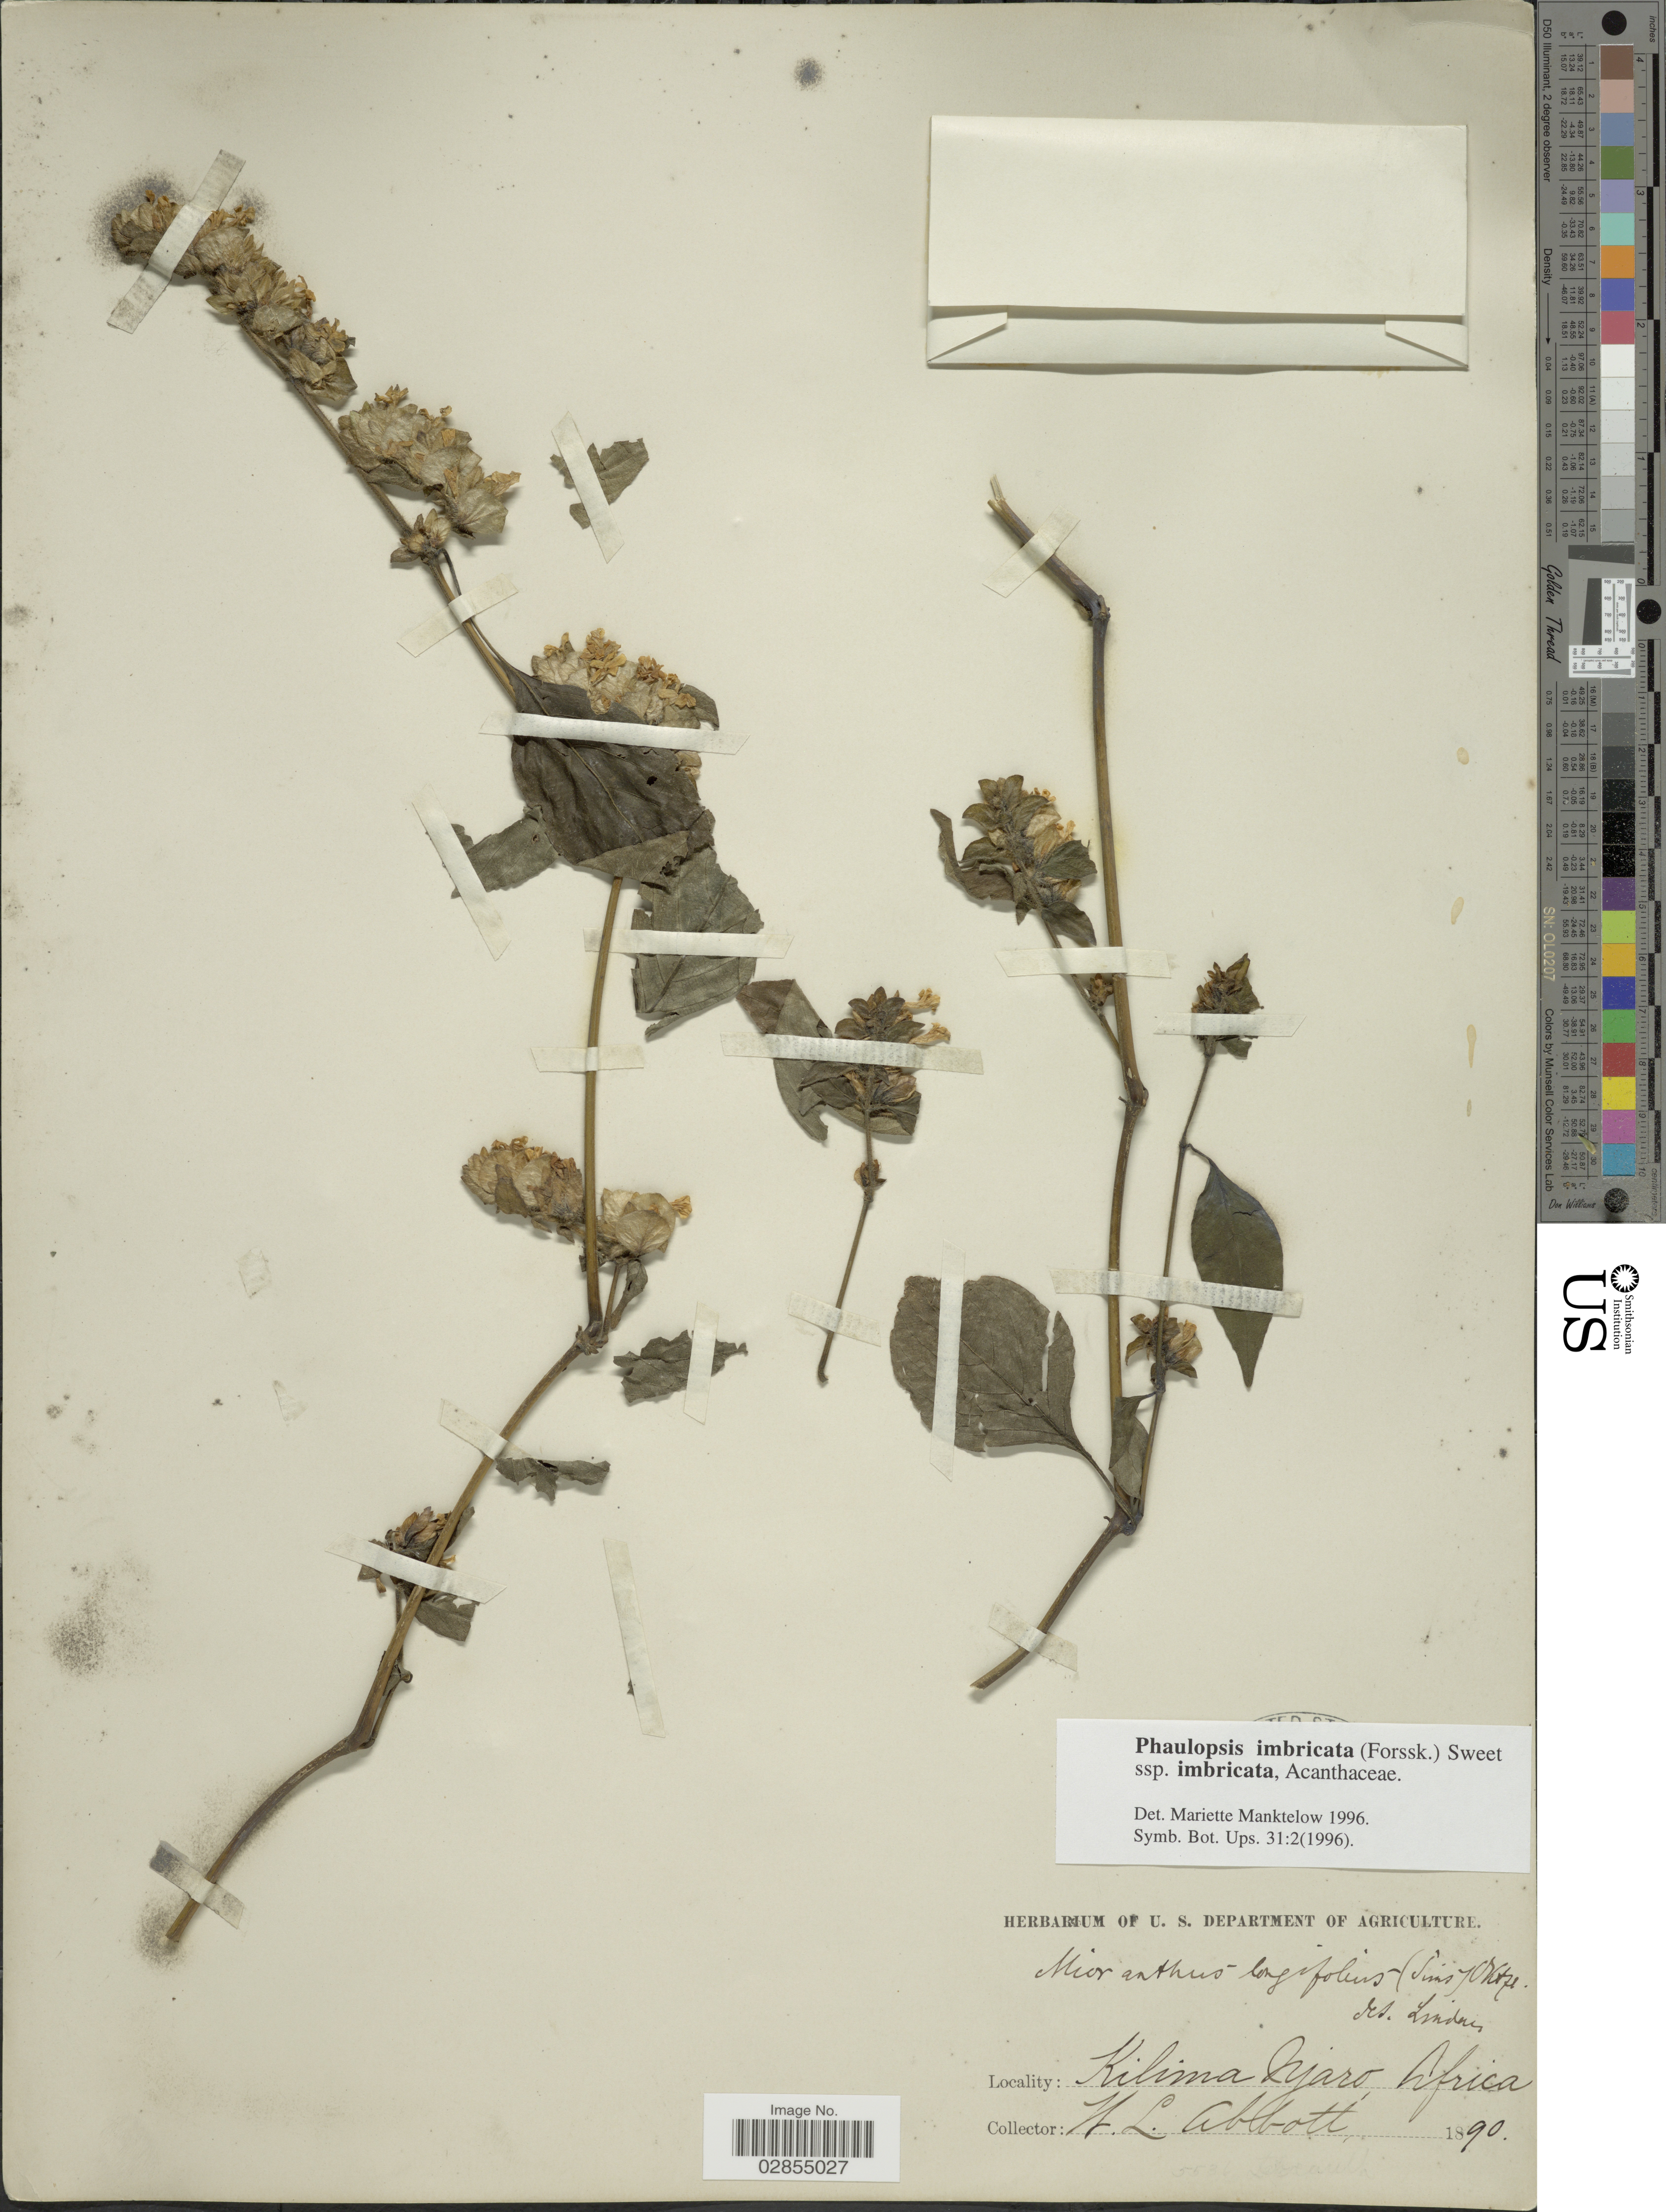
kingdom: Plantae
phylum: Tracheophyta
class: Magnoliopsida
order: Lamiales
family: Acanthaceae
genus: Phaulopsis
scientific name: Phaulopsis imbricata subsp. imbricata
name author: (Forssk.) Sweet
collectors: W. L. Abbott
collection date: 1890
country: Tanzania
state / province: Kilimanjaro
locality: Kilimanjaro, Africa.